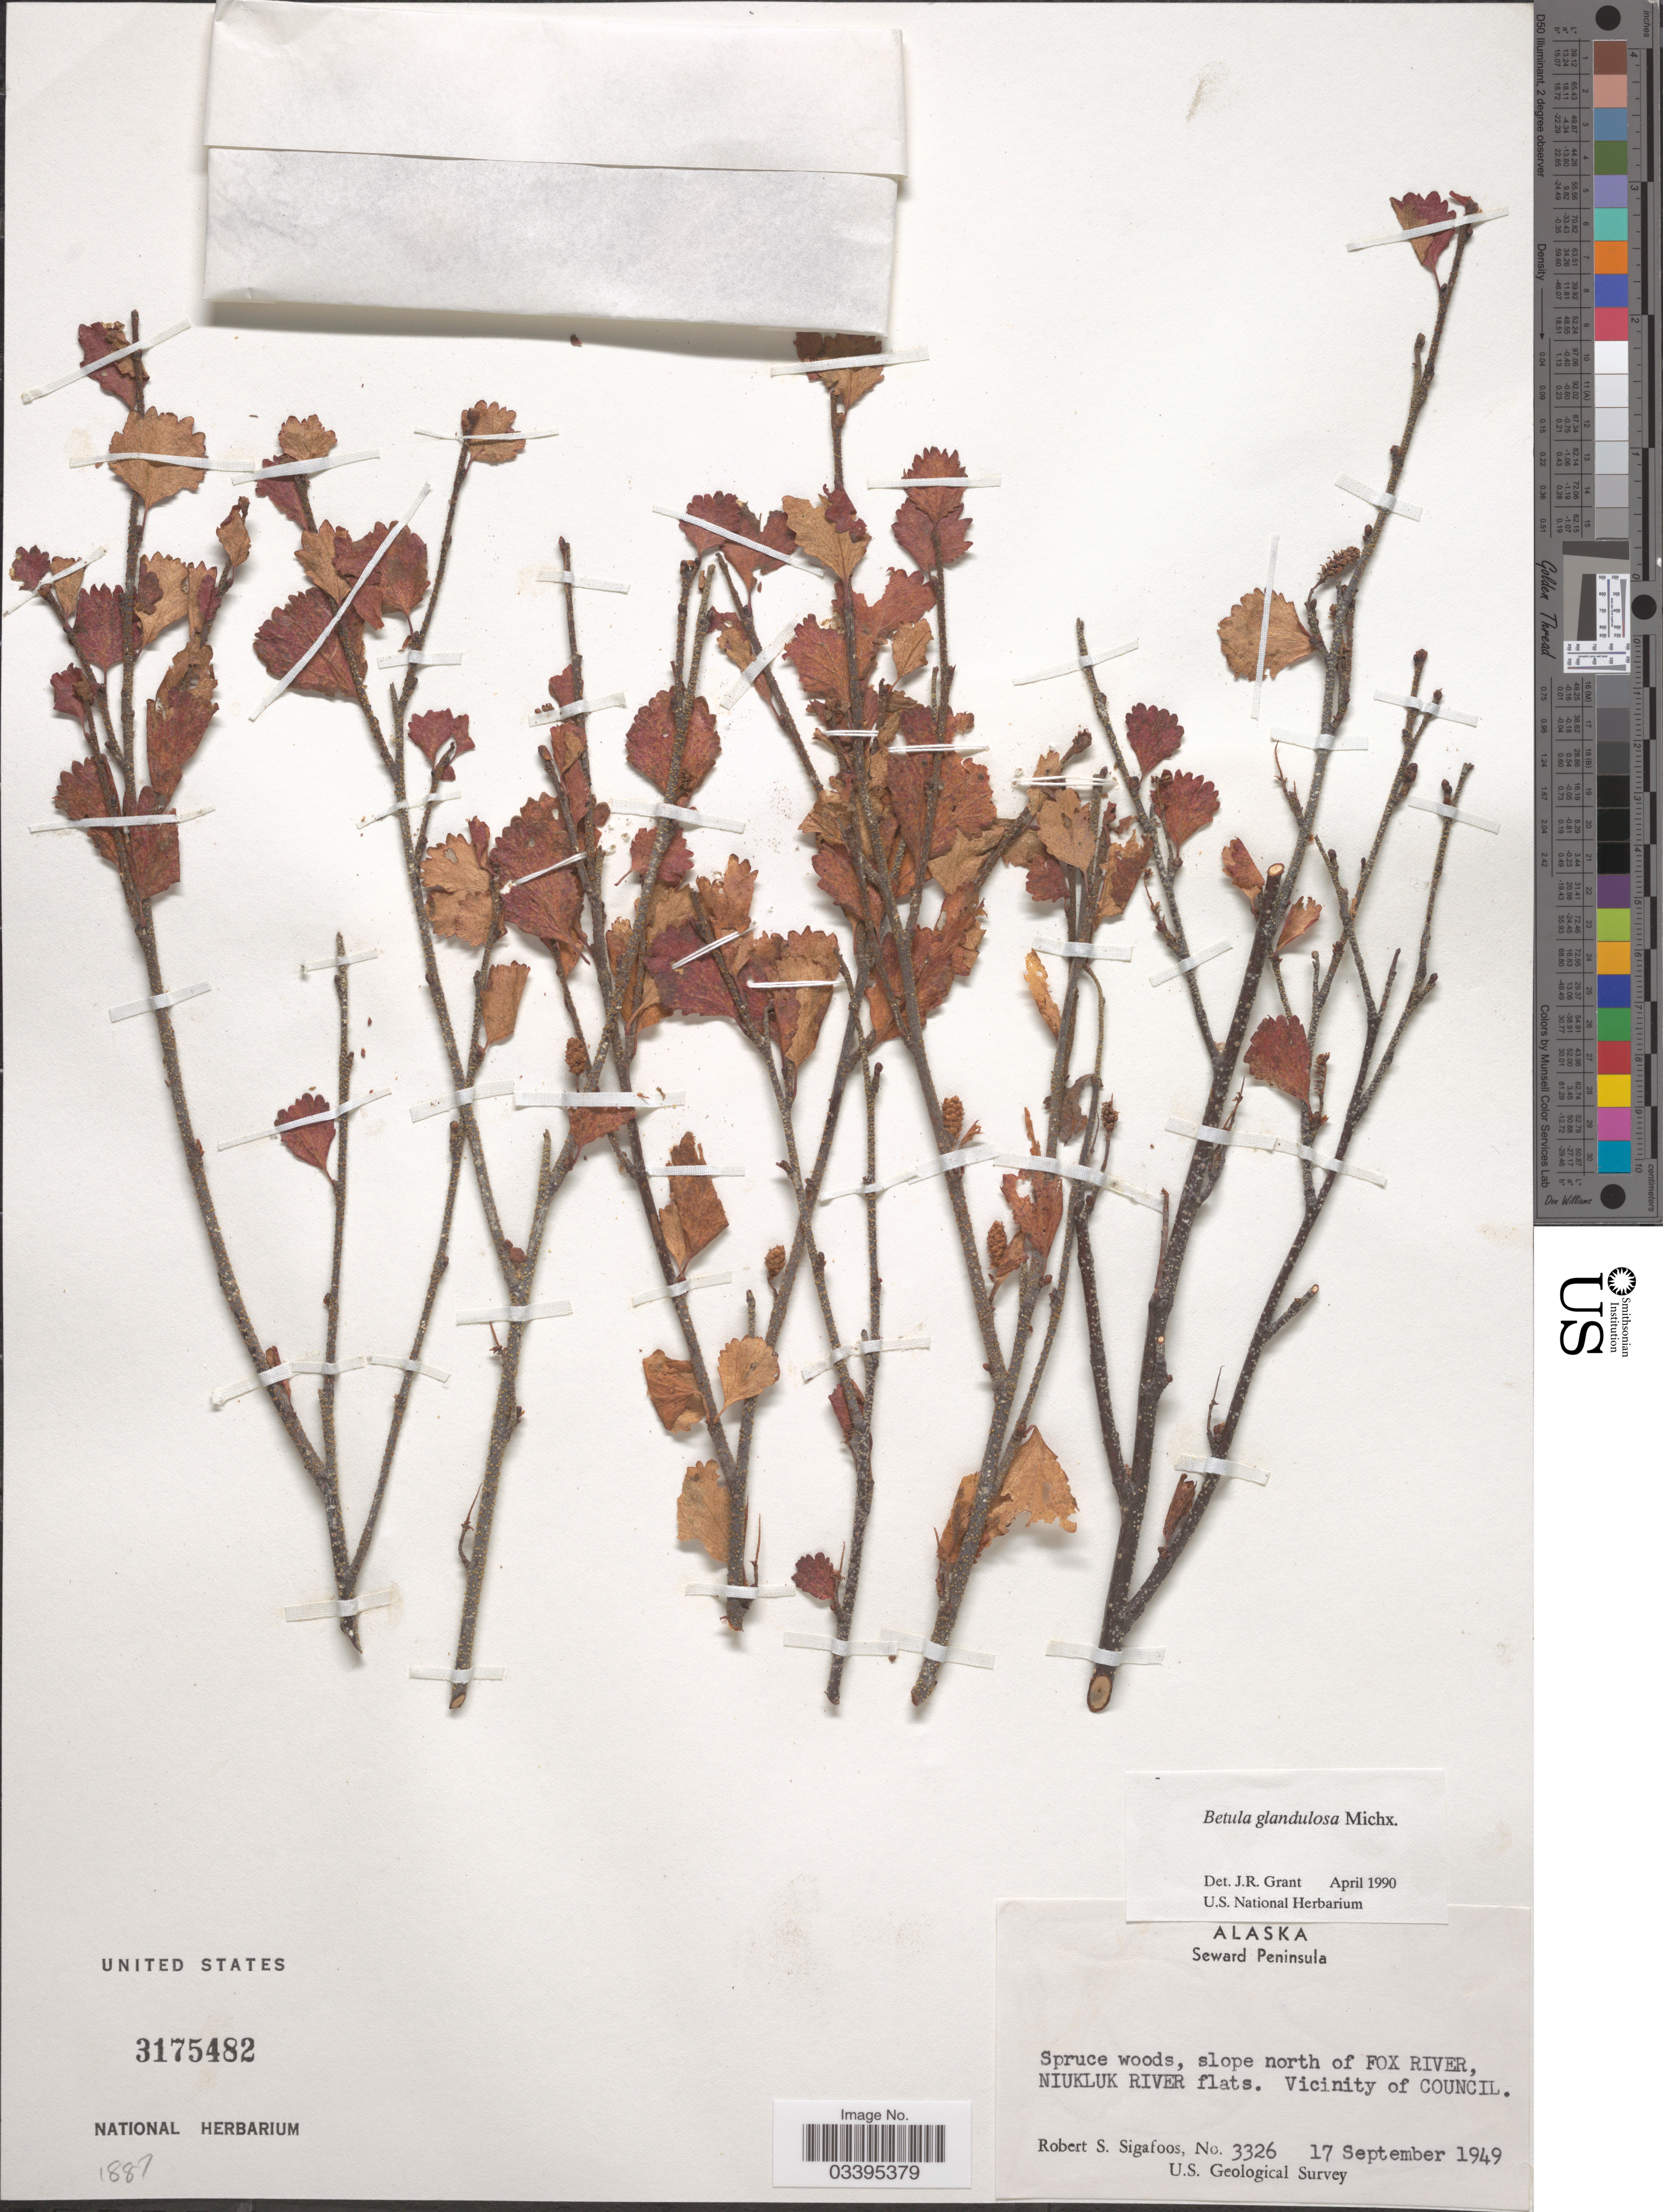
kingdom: Plantae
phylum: Tracheophyta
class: Magnoliopsida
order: Fagales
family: Betulaceae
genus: Betula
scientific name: Betula glandulosa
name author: Michx.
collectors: R. Sigafoos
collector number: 3326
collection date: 1949-09-17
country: United States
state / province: Alaska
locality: Seward Peninsula. Slope north of Fox River Niuluk River flats. Vicinity of Council.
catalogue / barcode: US 3175482